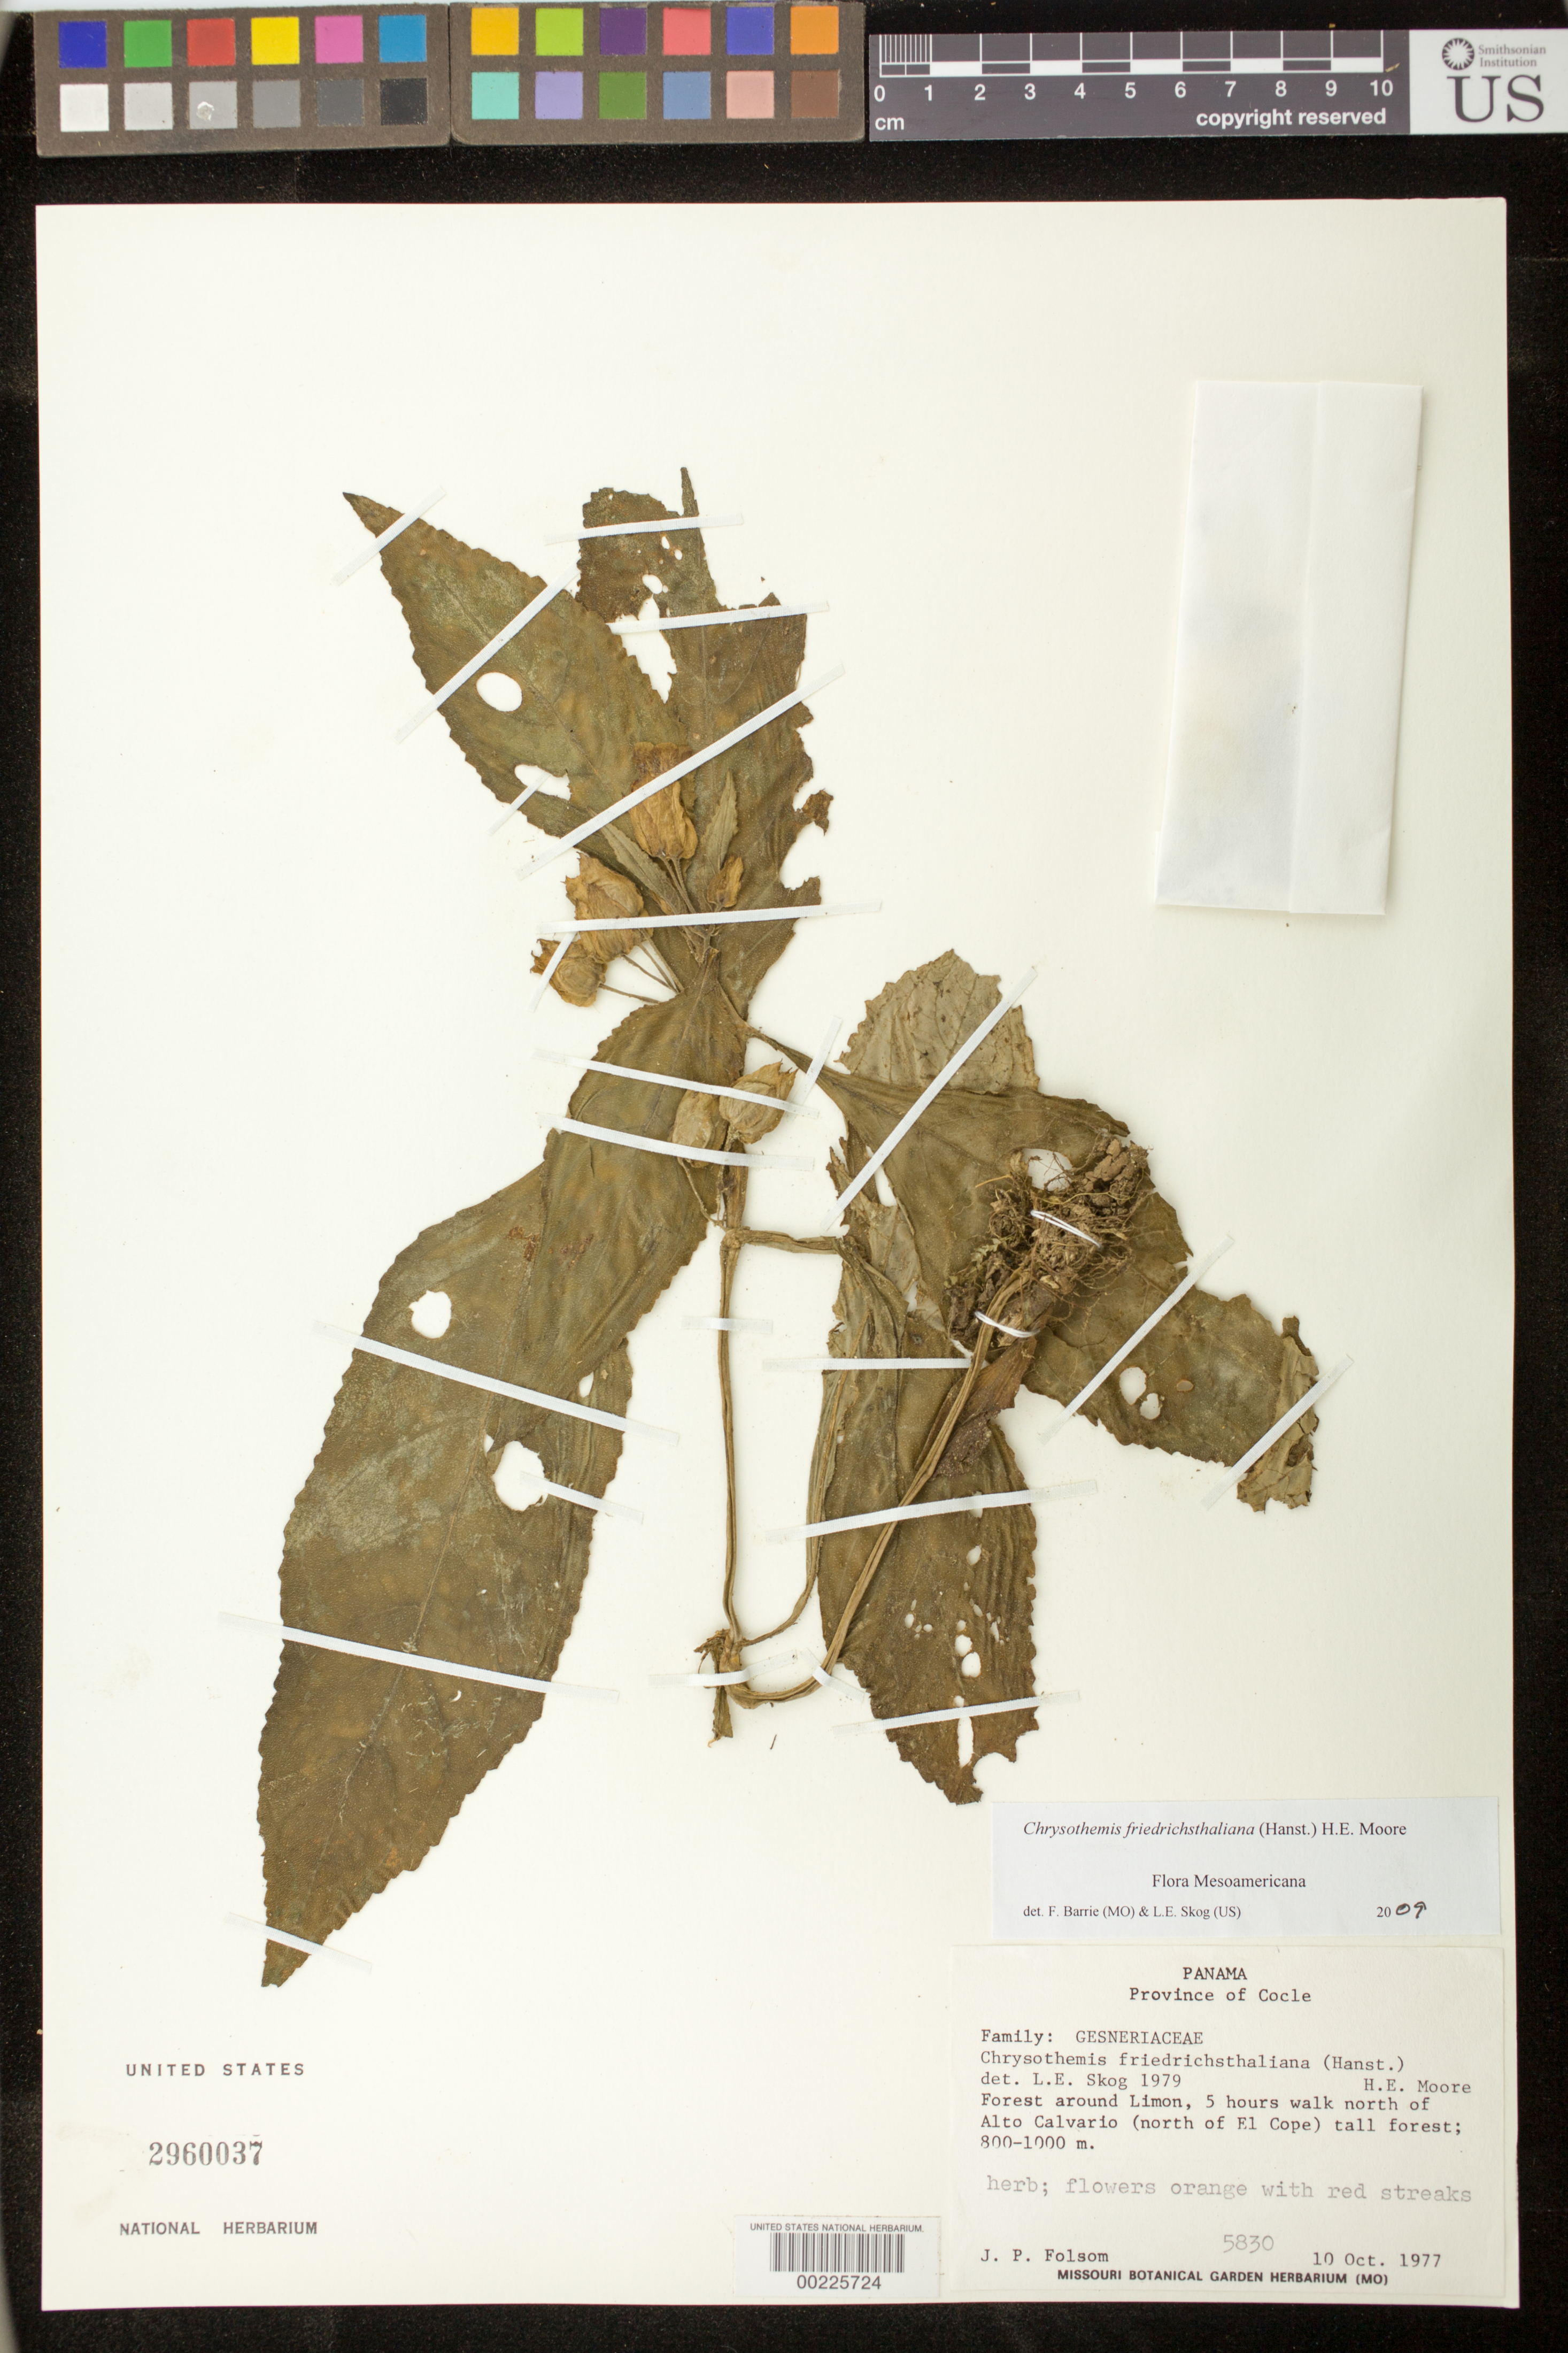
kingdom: Plantae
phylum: Tracheophyta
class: Magnoliopsida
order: Lamiales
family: Gesneriaceae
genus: Chrysothemis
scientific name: Chrysothemis friedrichsthaliana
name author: (Hanst.) H.E. Moore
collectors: J. P. Folsom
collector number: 5830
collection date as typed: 10 Oct 1977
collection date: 1977-10-10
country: Panama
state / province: Coclé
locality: Around Limon, 5 hours walk N of Alto Calvario (N of El Cope)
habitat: Tall forest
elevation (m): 800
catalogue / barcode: US 2960037